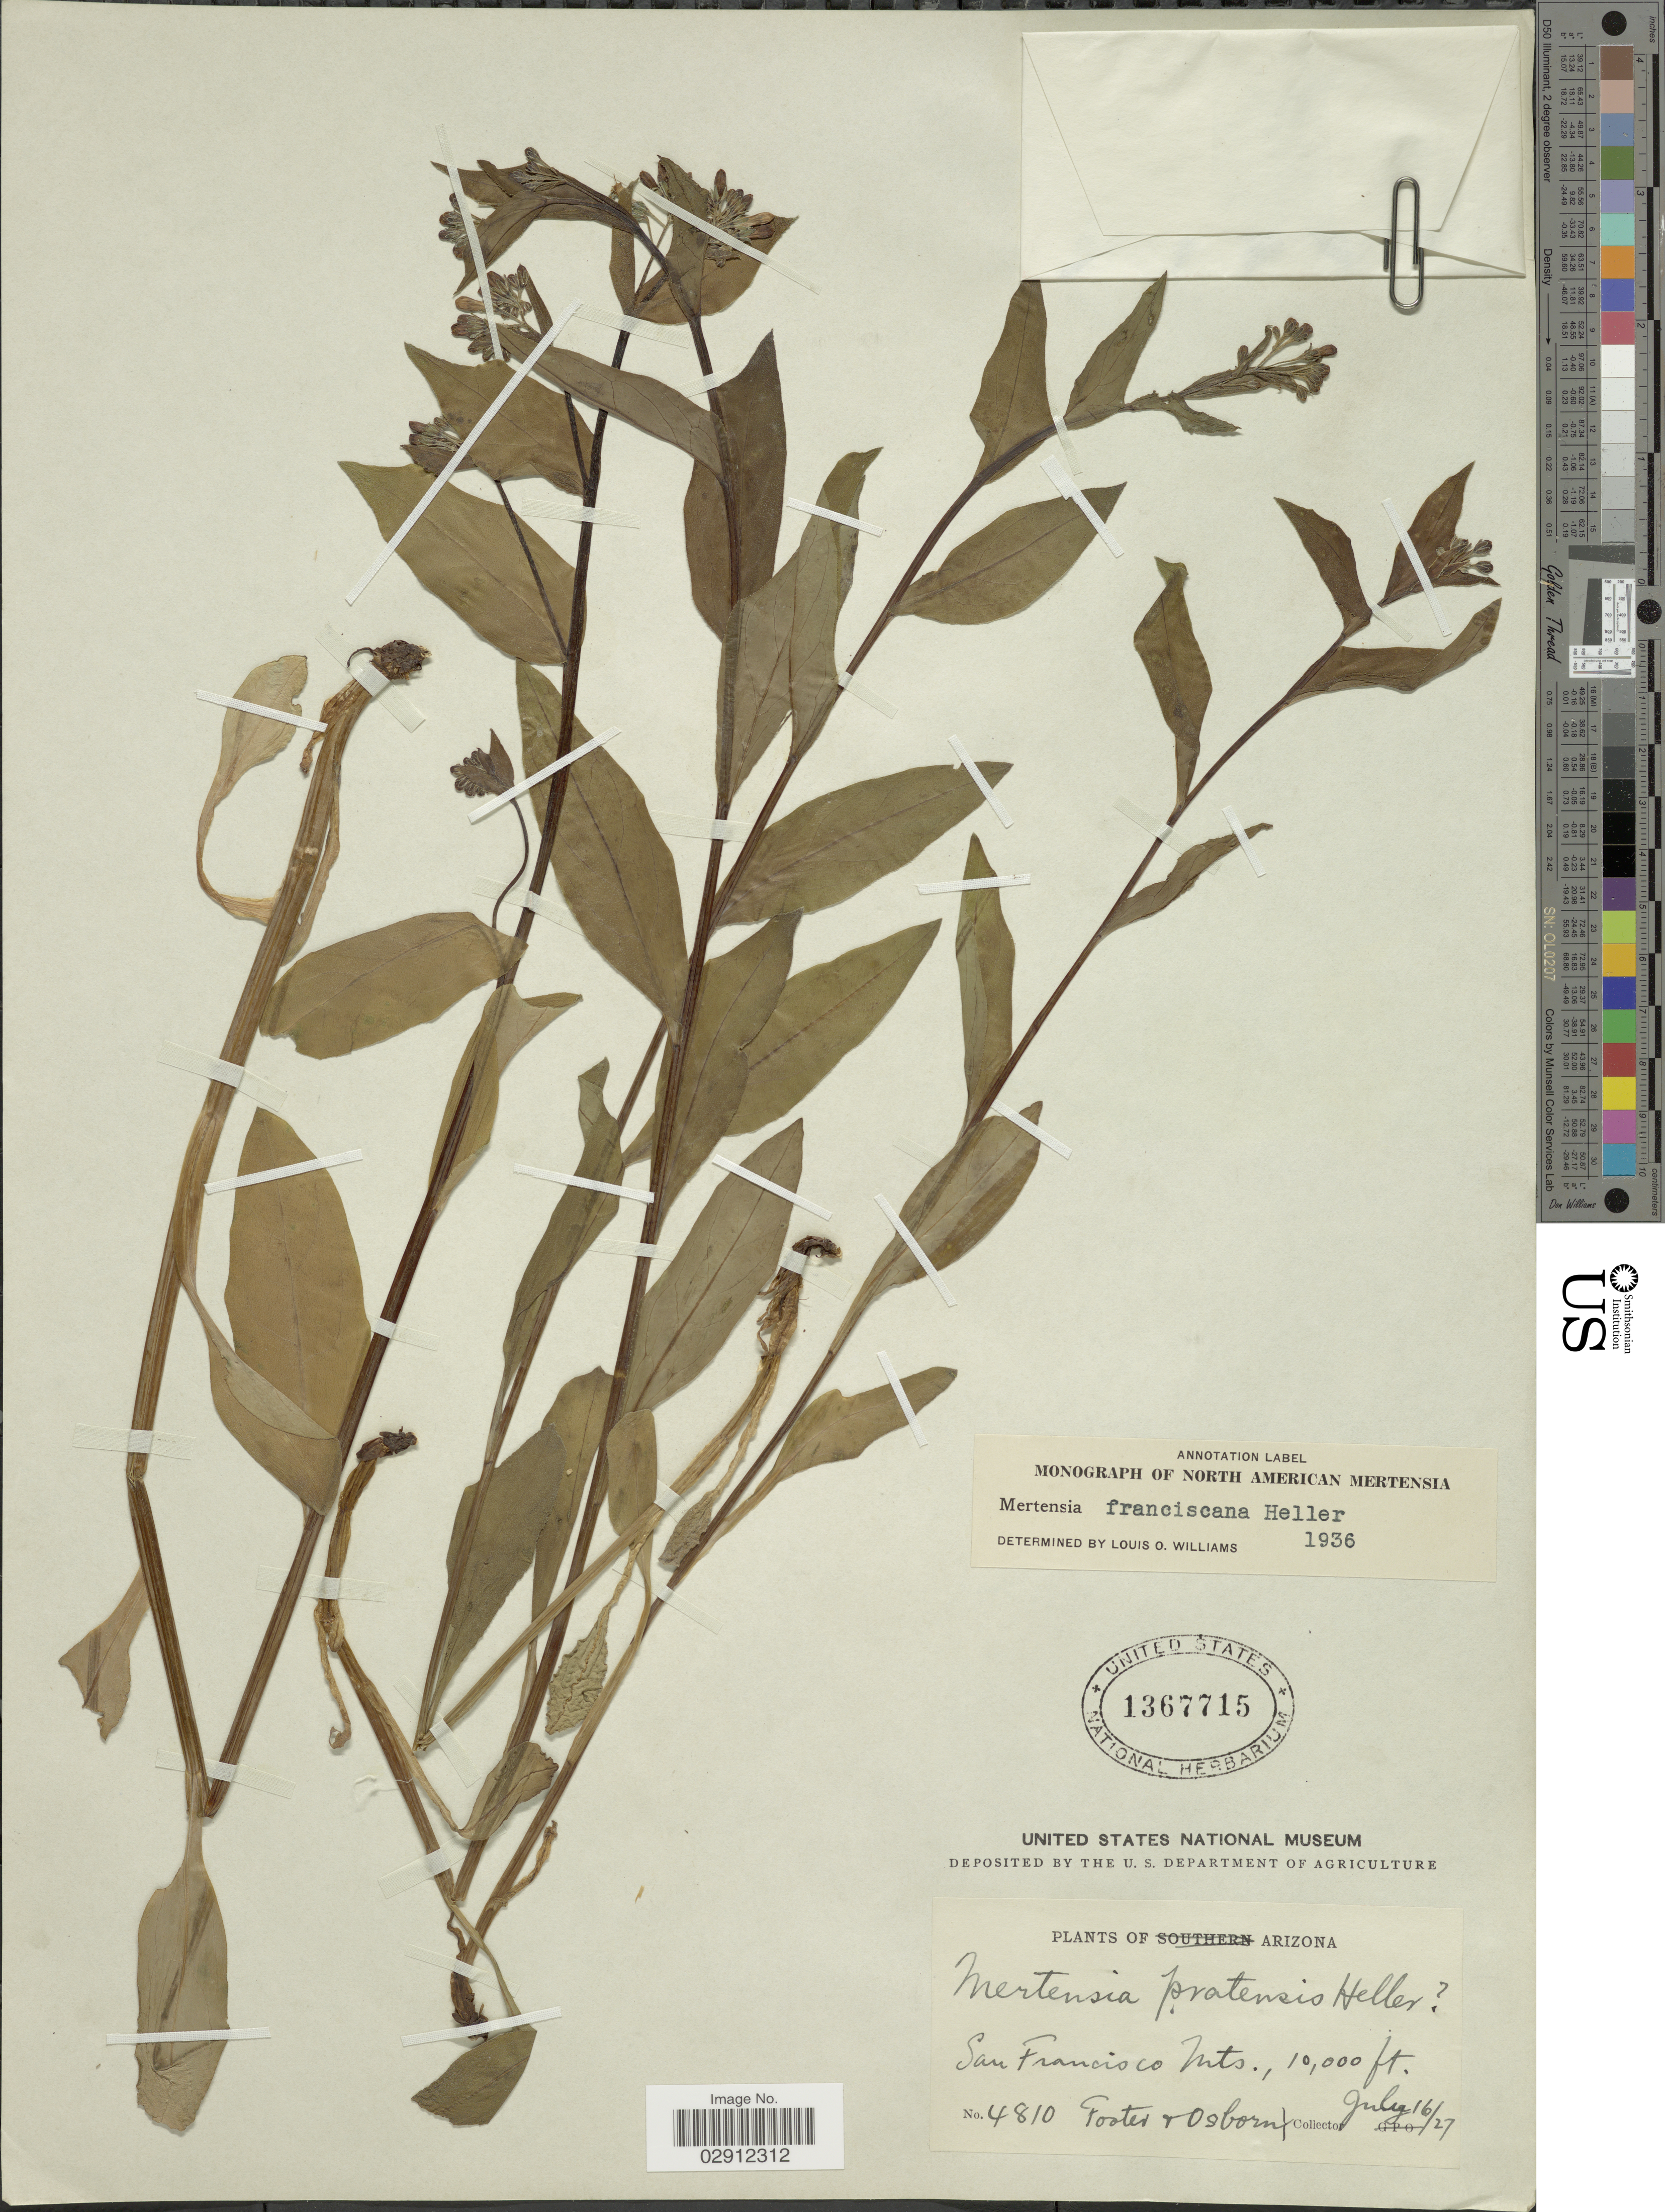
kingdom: Plantae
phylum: Tracheophyta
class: Magnoliopsida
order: Boraginales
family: Boraginaceae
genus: Mertensia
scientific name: Mertensia franciscana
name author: A. Heller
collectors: -. Foster & -- Osborn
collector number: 4810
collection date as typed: Transcribed d/m/y: 16/7/27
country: United States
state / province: Arizona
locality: San Francisco Mts.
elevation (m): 3048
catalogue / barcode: US 1367715